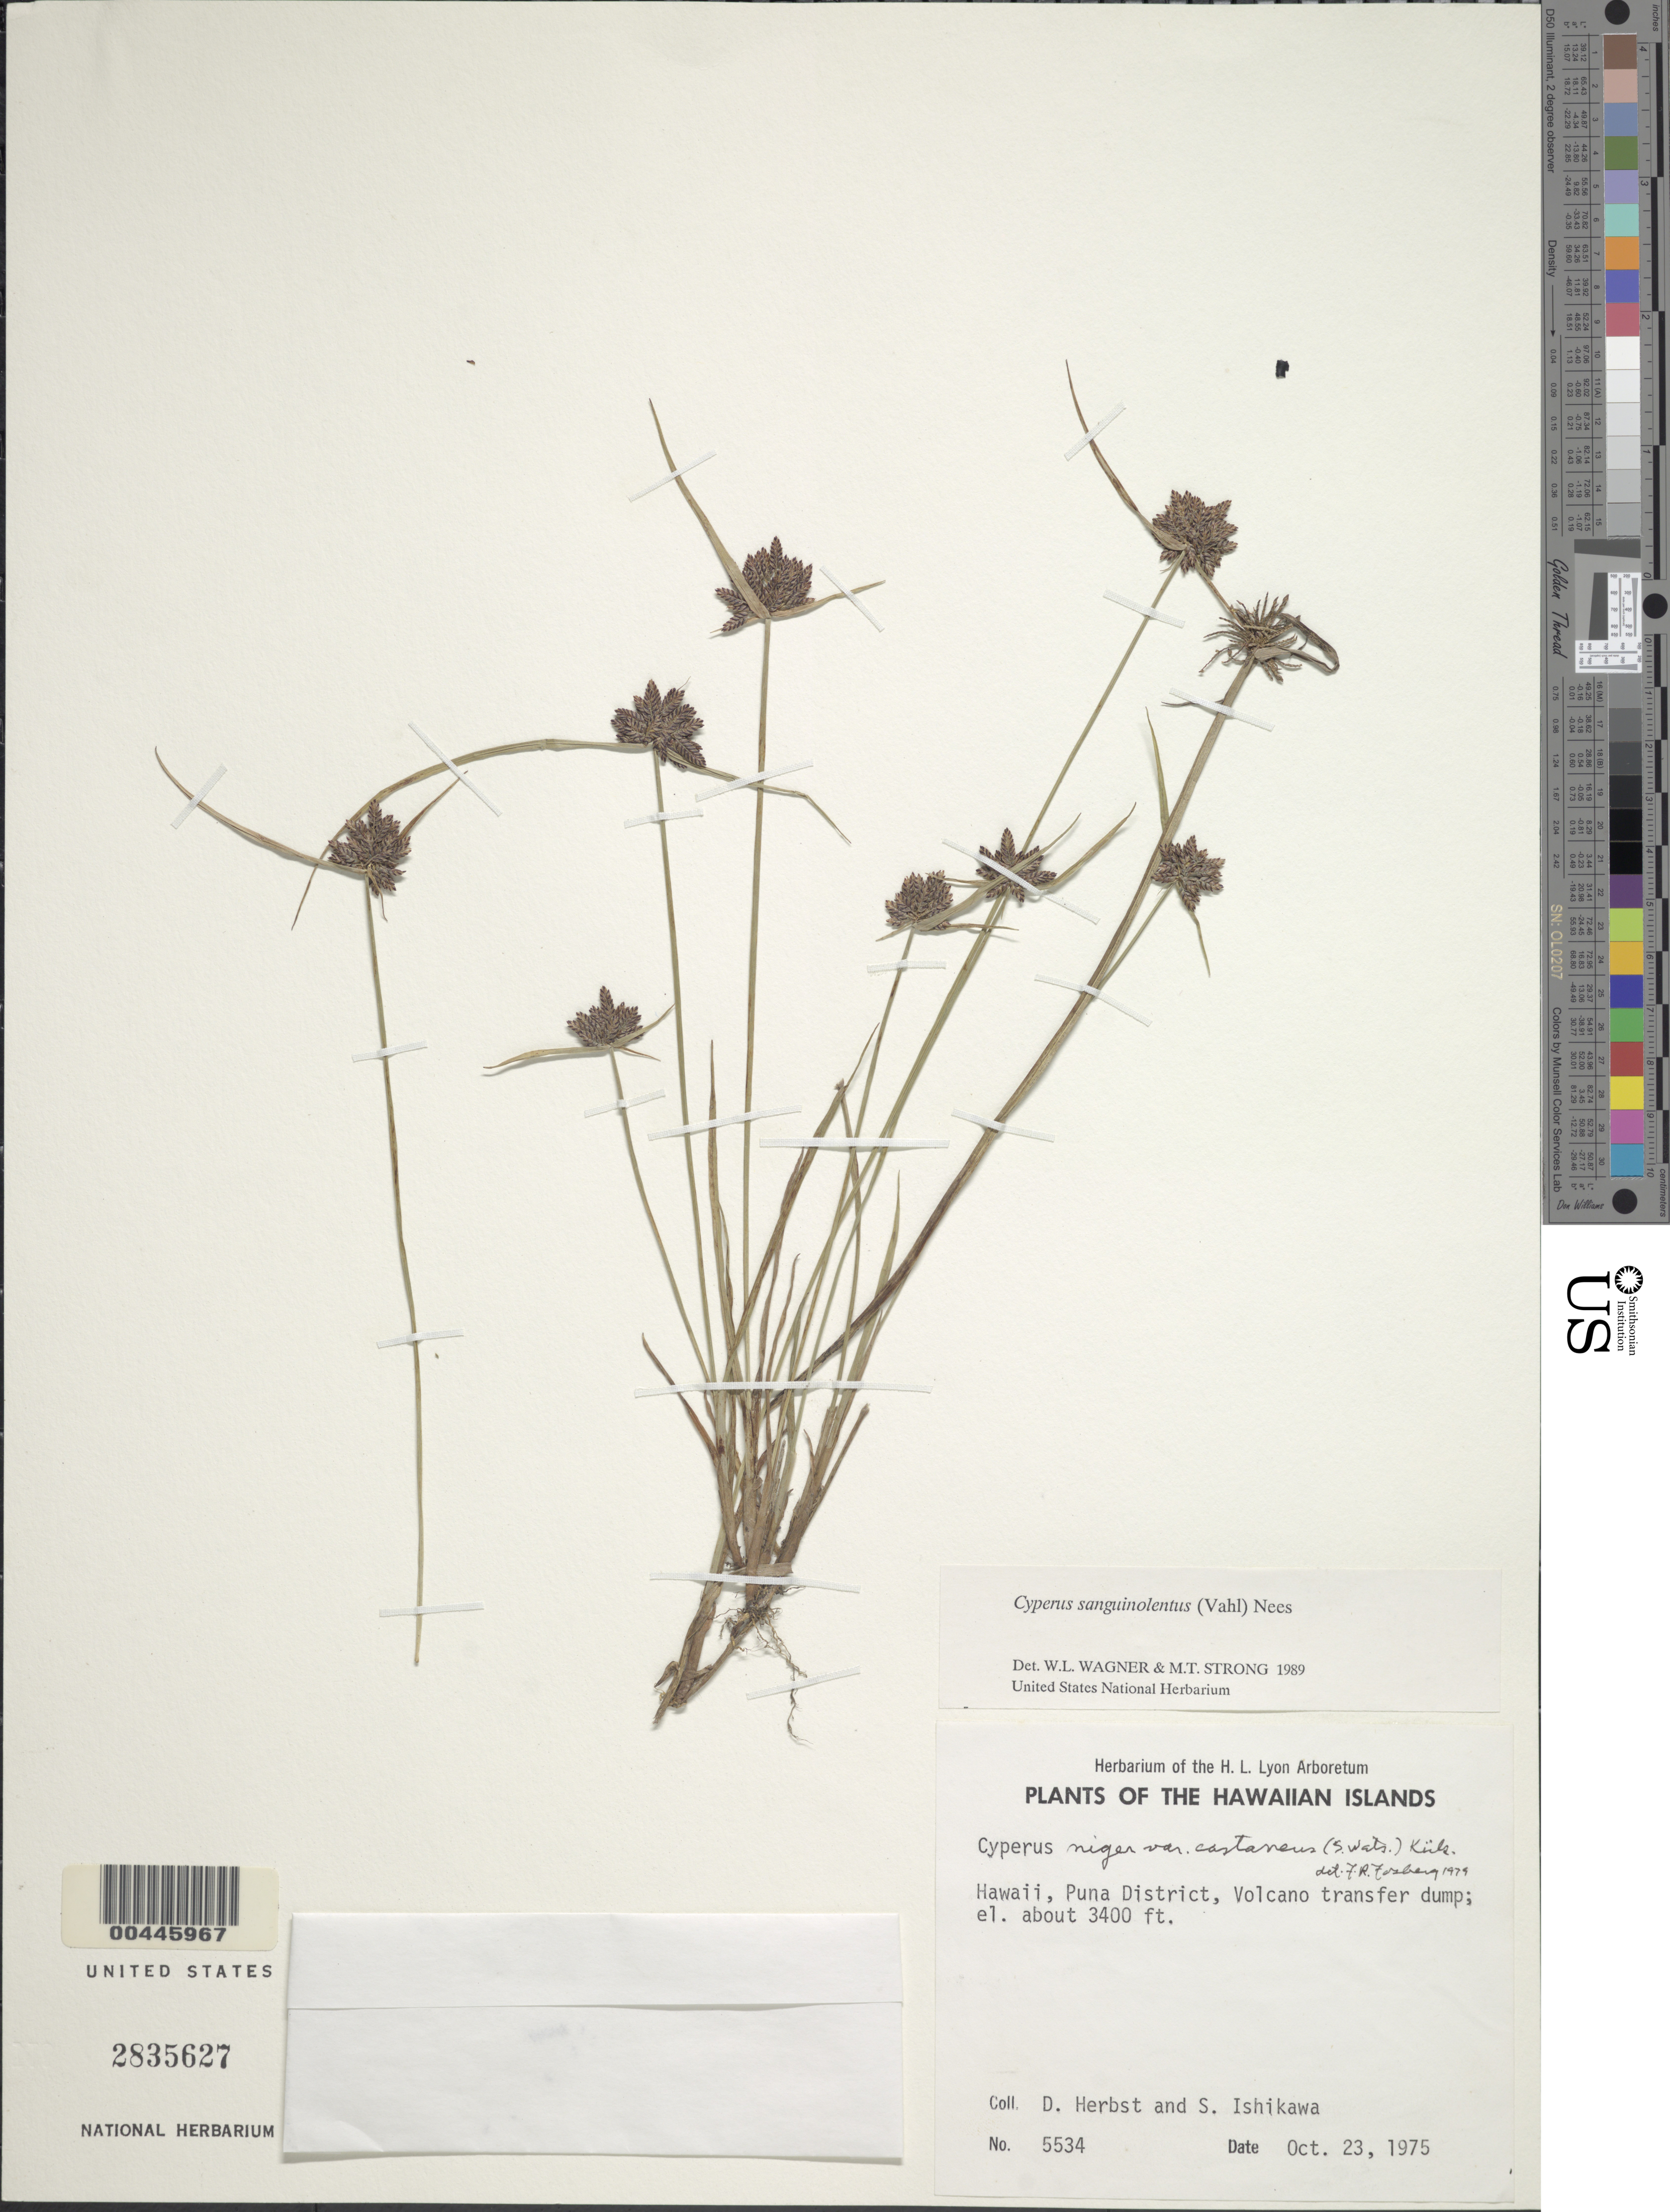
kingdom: Plantae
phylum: Tracheophyta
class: Liliopsida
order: Poales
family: Cyperaceae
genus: Cyperus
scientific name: Cyperus sanguinolentus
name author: Vahl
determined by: Wagner, W. L.; Strong, M. T.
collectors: D. R. Herbst & S. Ishikawa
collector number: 5534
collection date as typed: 23 Oct 1975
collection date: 1975-10-23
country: United States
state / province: Hawaii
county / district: Hawaii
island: Hawaii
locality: Puna Dist., Volcano transfer dump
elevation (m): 1036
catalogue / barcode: US 2835627